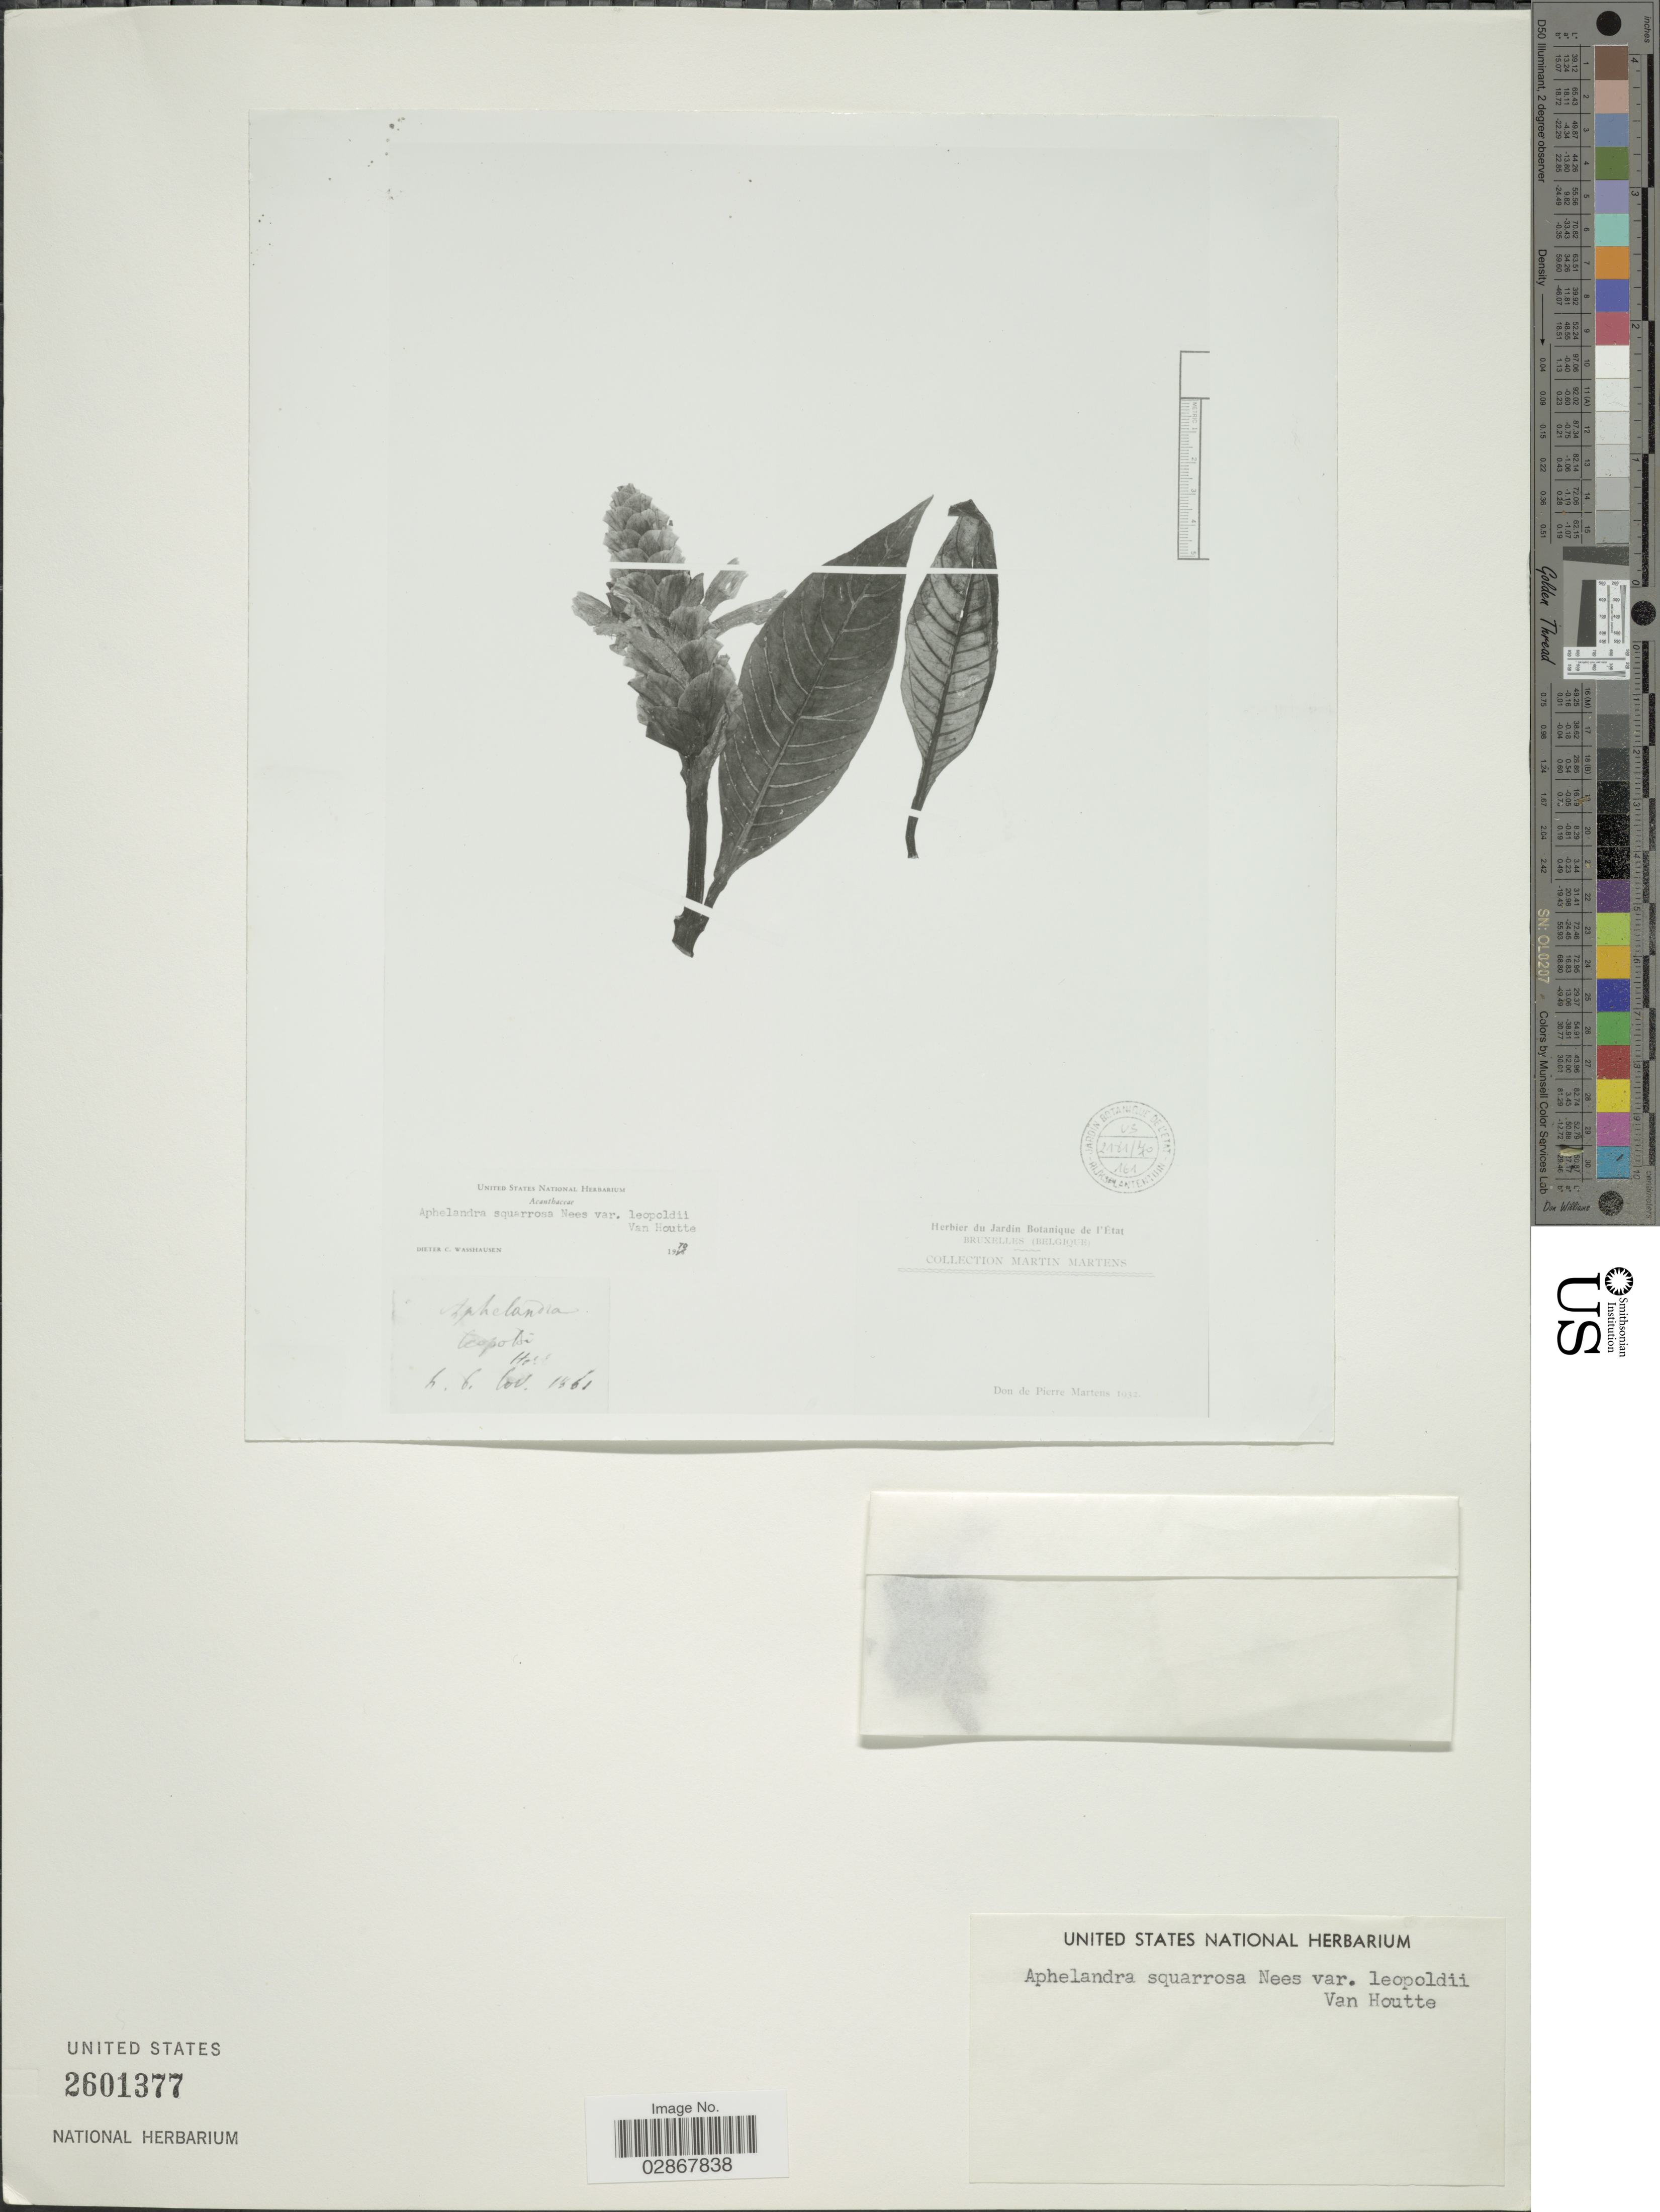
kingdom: Plantae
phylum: Tracheophyta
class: Magnoliopsida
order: Lamiales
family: Acanthaceae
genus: Aphelandra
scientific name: Aphelandra squarrosa Nees, nom. illeg.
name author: Nees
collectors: M. Martens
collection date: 1861-11-06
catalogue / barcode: US 2601377